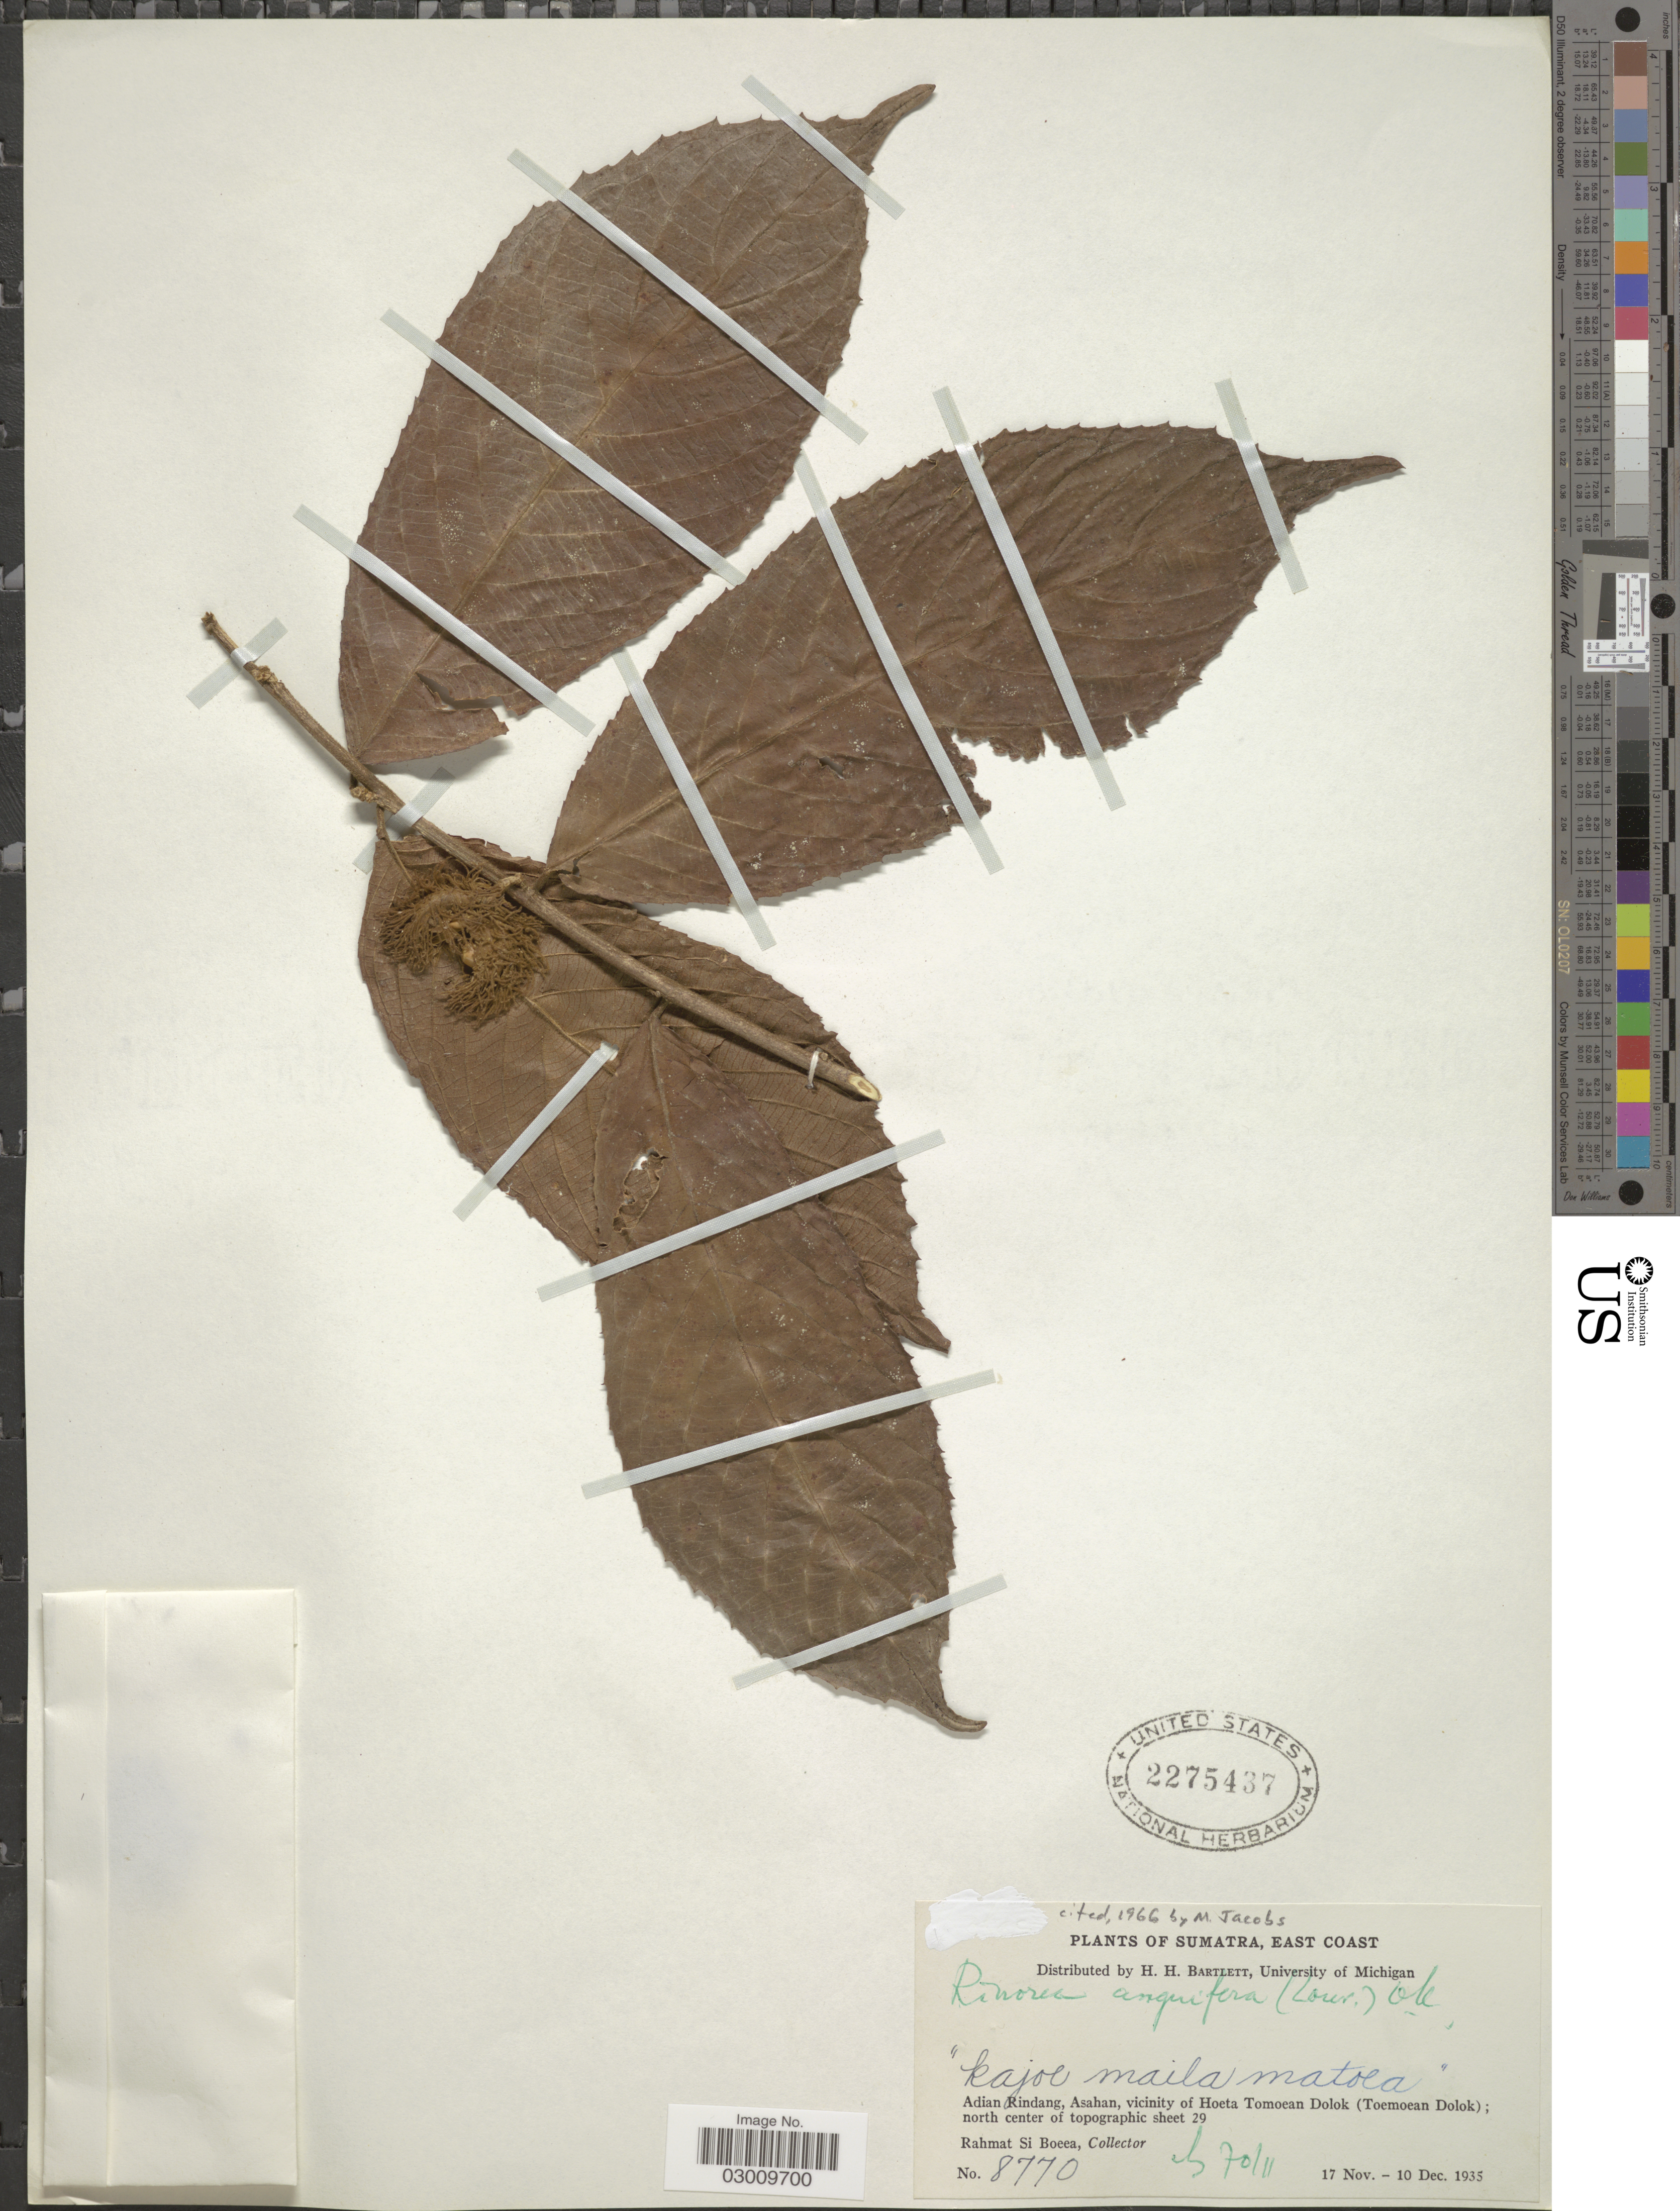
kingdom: Plantae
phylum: Tracheophyta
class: Magnoliopsida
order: Malpighiales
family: Violaceae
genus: Rinorea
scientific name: Rinorea anguifera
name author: Kuntze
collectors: Rahmat Si Boeea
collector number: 8770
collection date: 1935-11-17/1935-12-10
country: Indonesia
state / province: Sumatra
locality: East Coast. Adian Rindang, Asahan, vicinity of Hoeta Tomoean Dolok (Toemoean Dolok) ; north center of topographic sheet 29.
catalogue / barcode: US 2275437